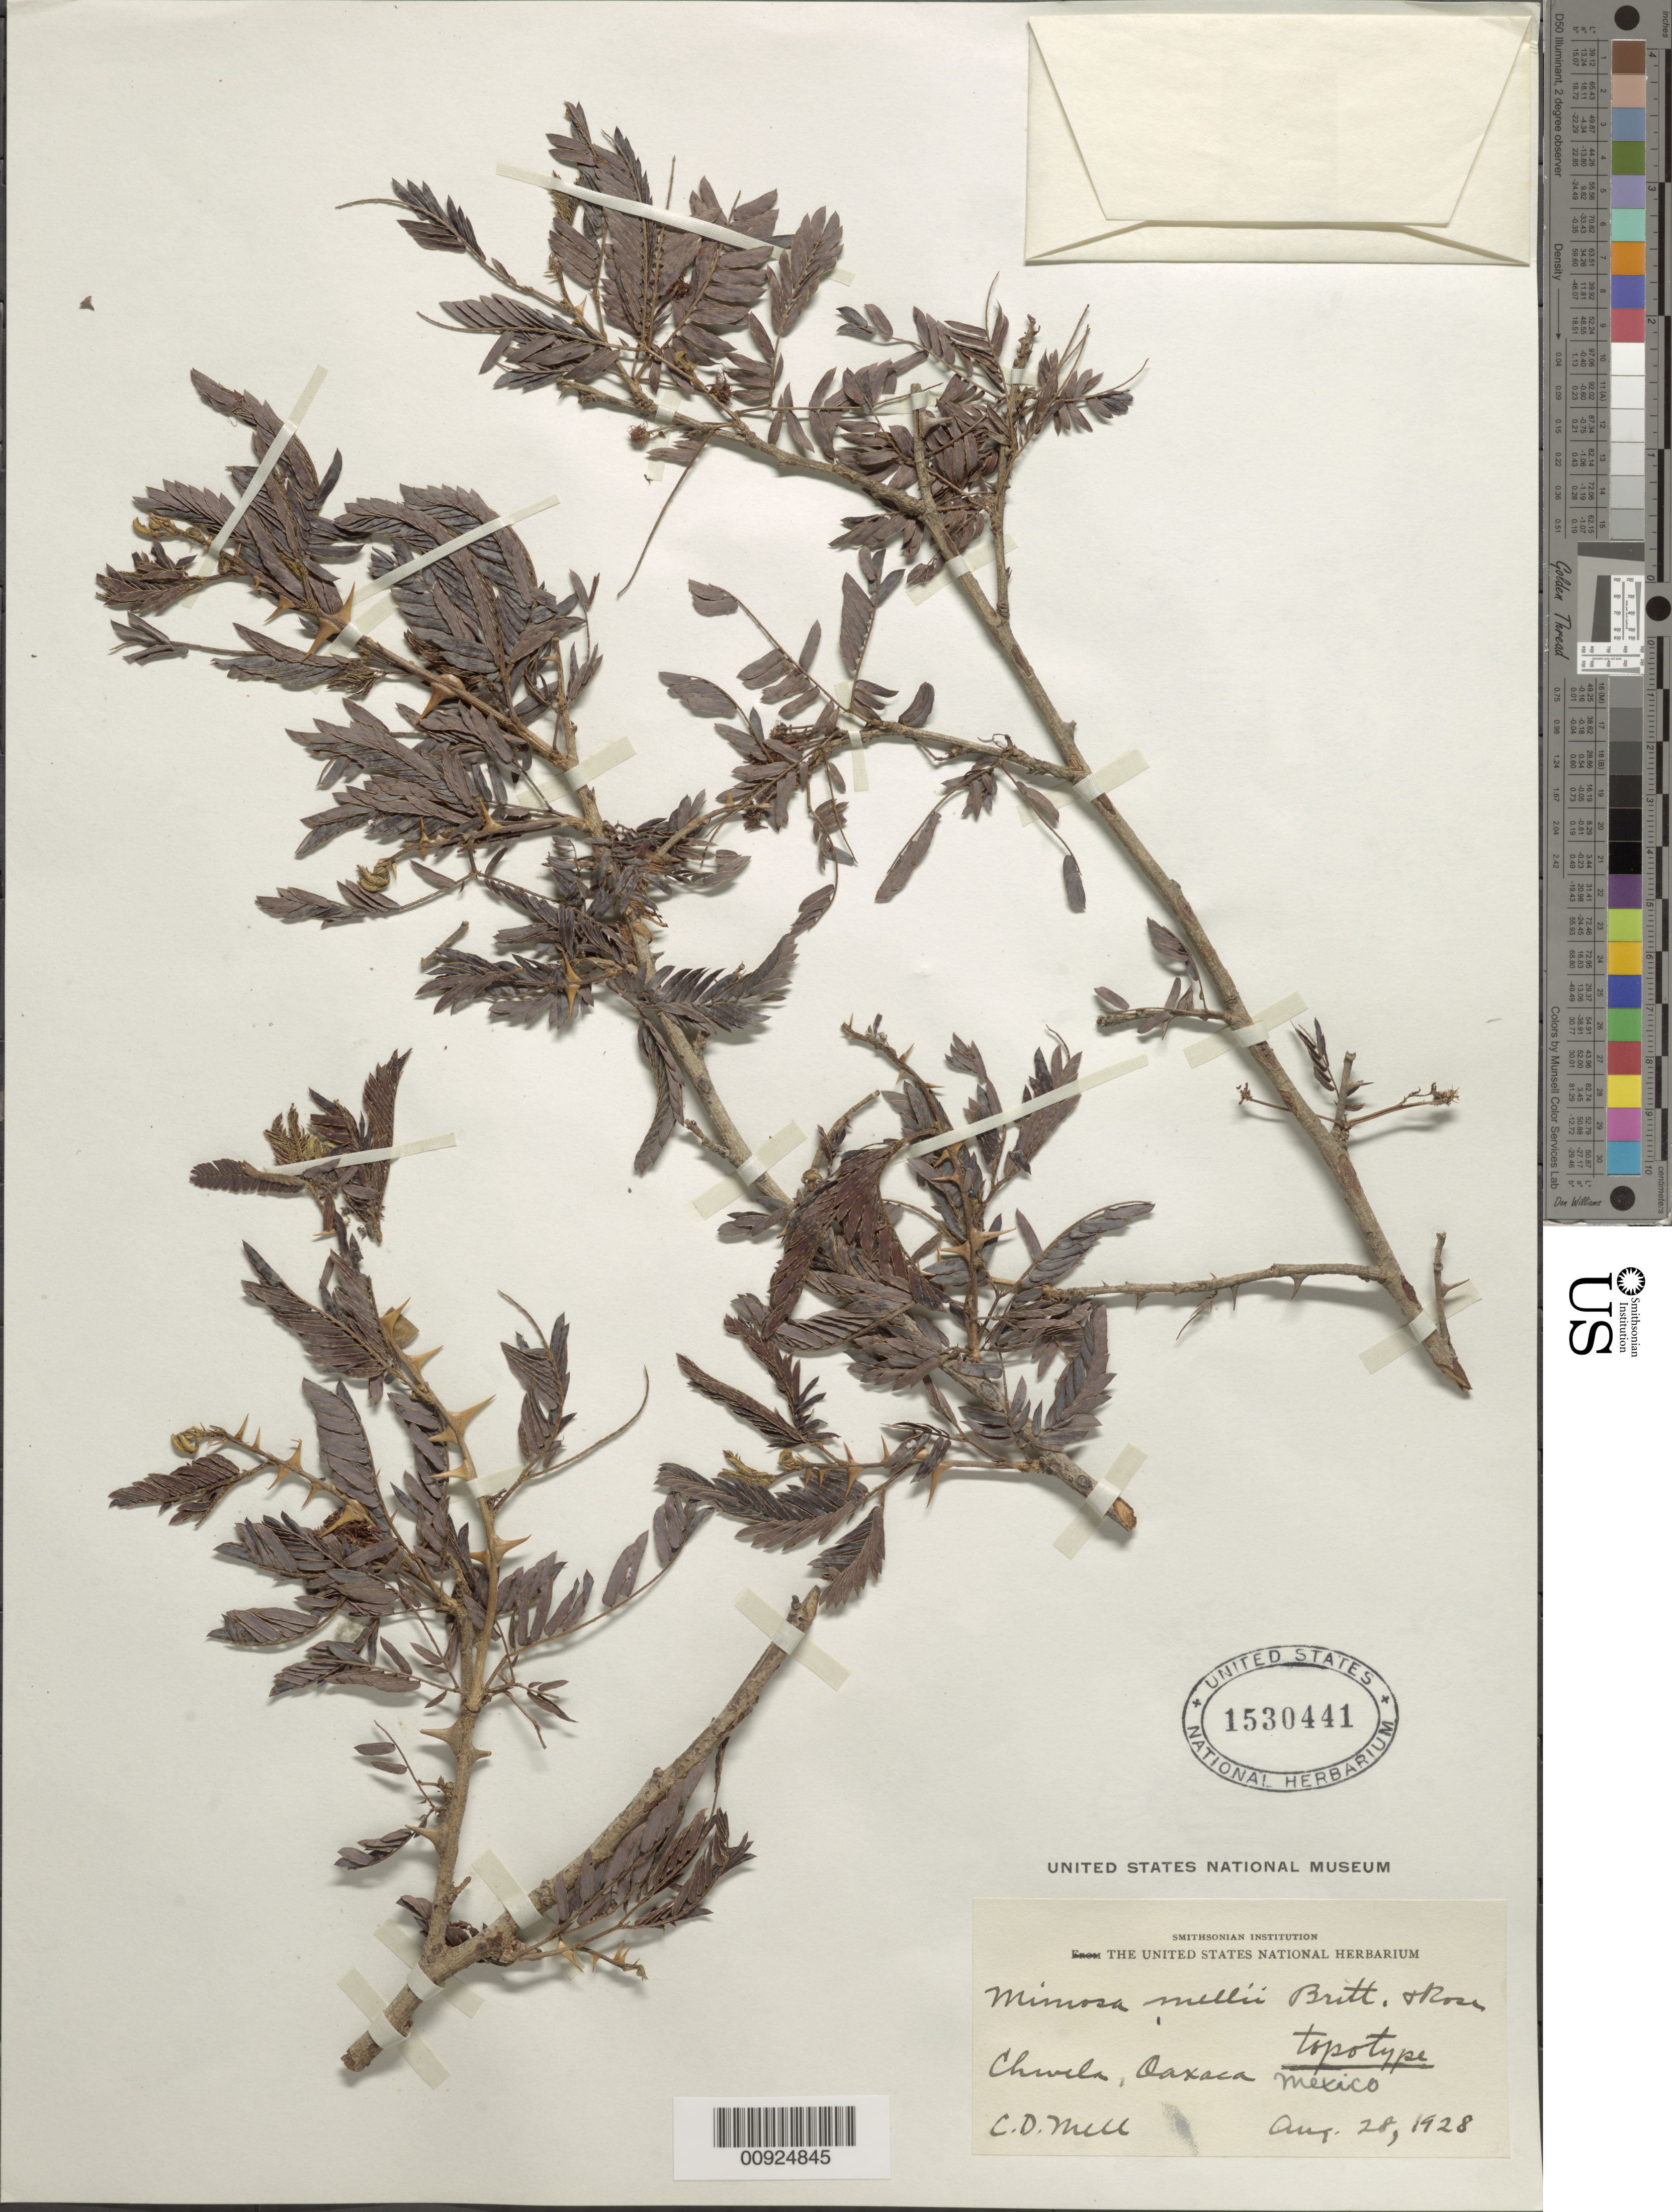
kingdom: Plantae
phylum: Tracheophyta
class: Magnoliopsida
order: Fabales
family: Fabaceae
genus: Mimosa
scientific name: Mimosa mellii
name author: Britton & Rose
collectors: C. D. Mell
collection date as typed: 28 Aug 1928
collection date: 1928-08-28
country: Mexico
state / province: Oaxaca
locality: Chivela, Oaxaca.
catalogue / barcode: US 1530441